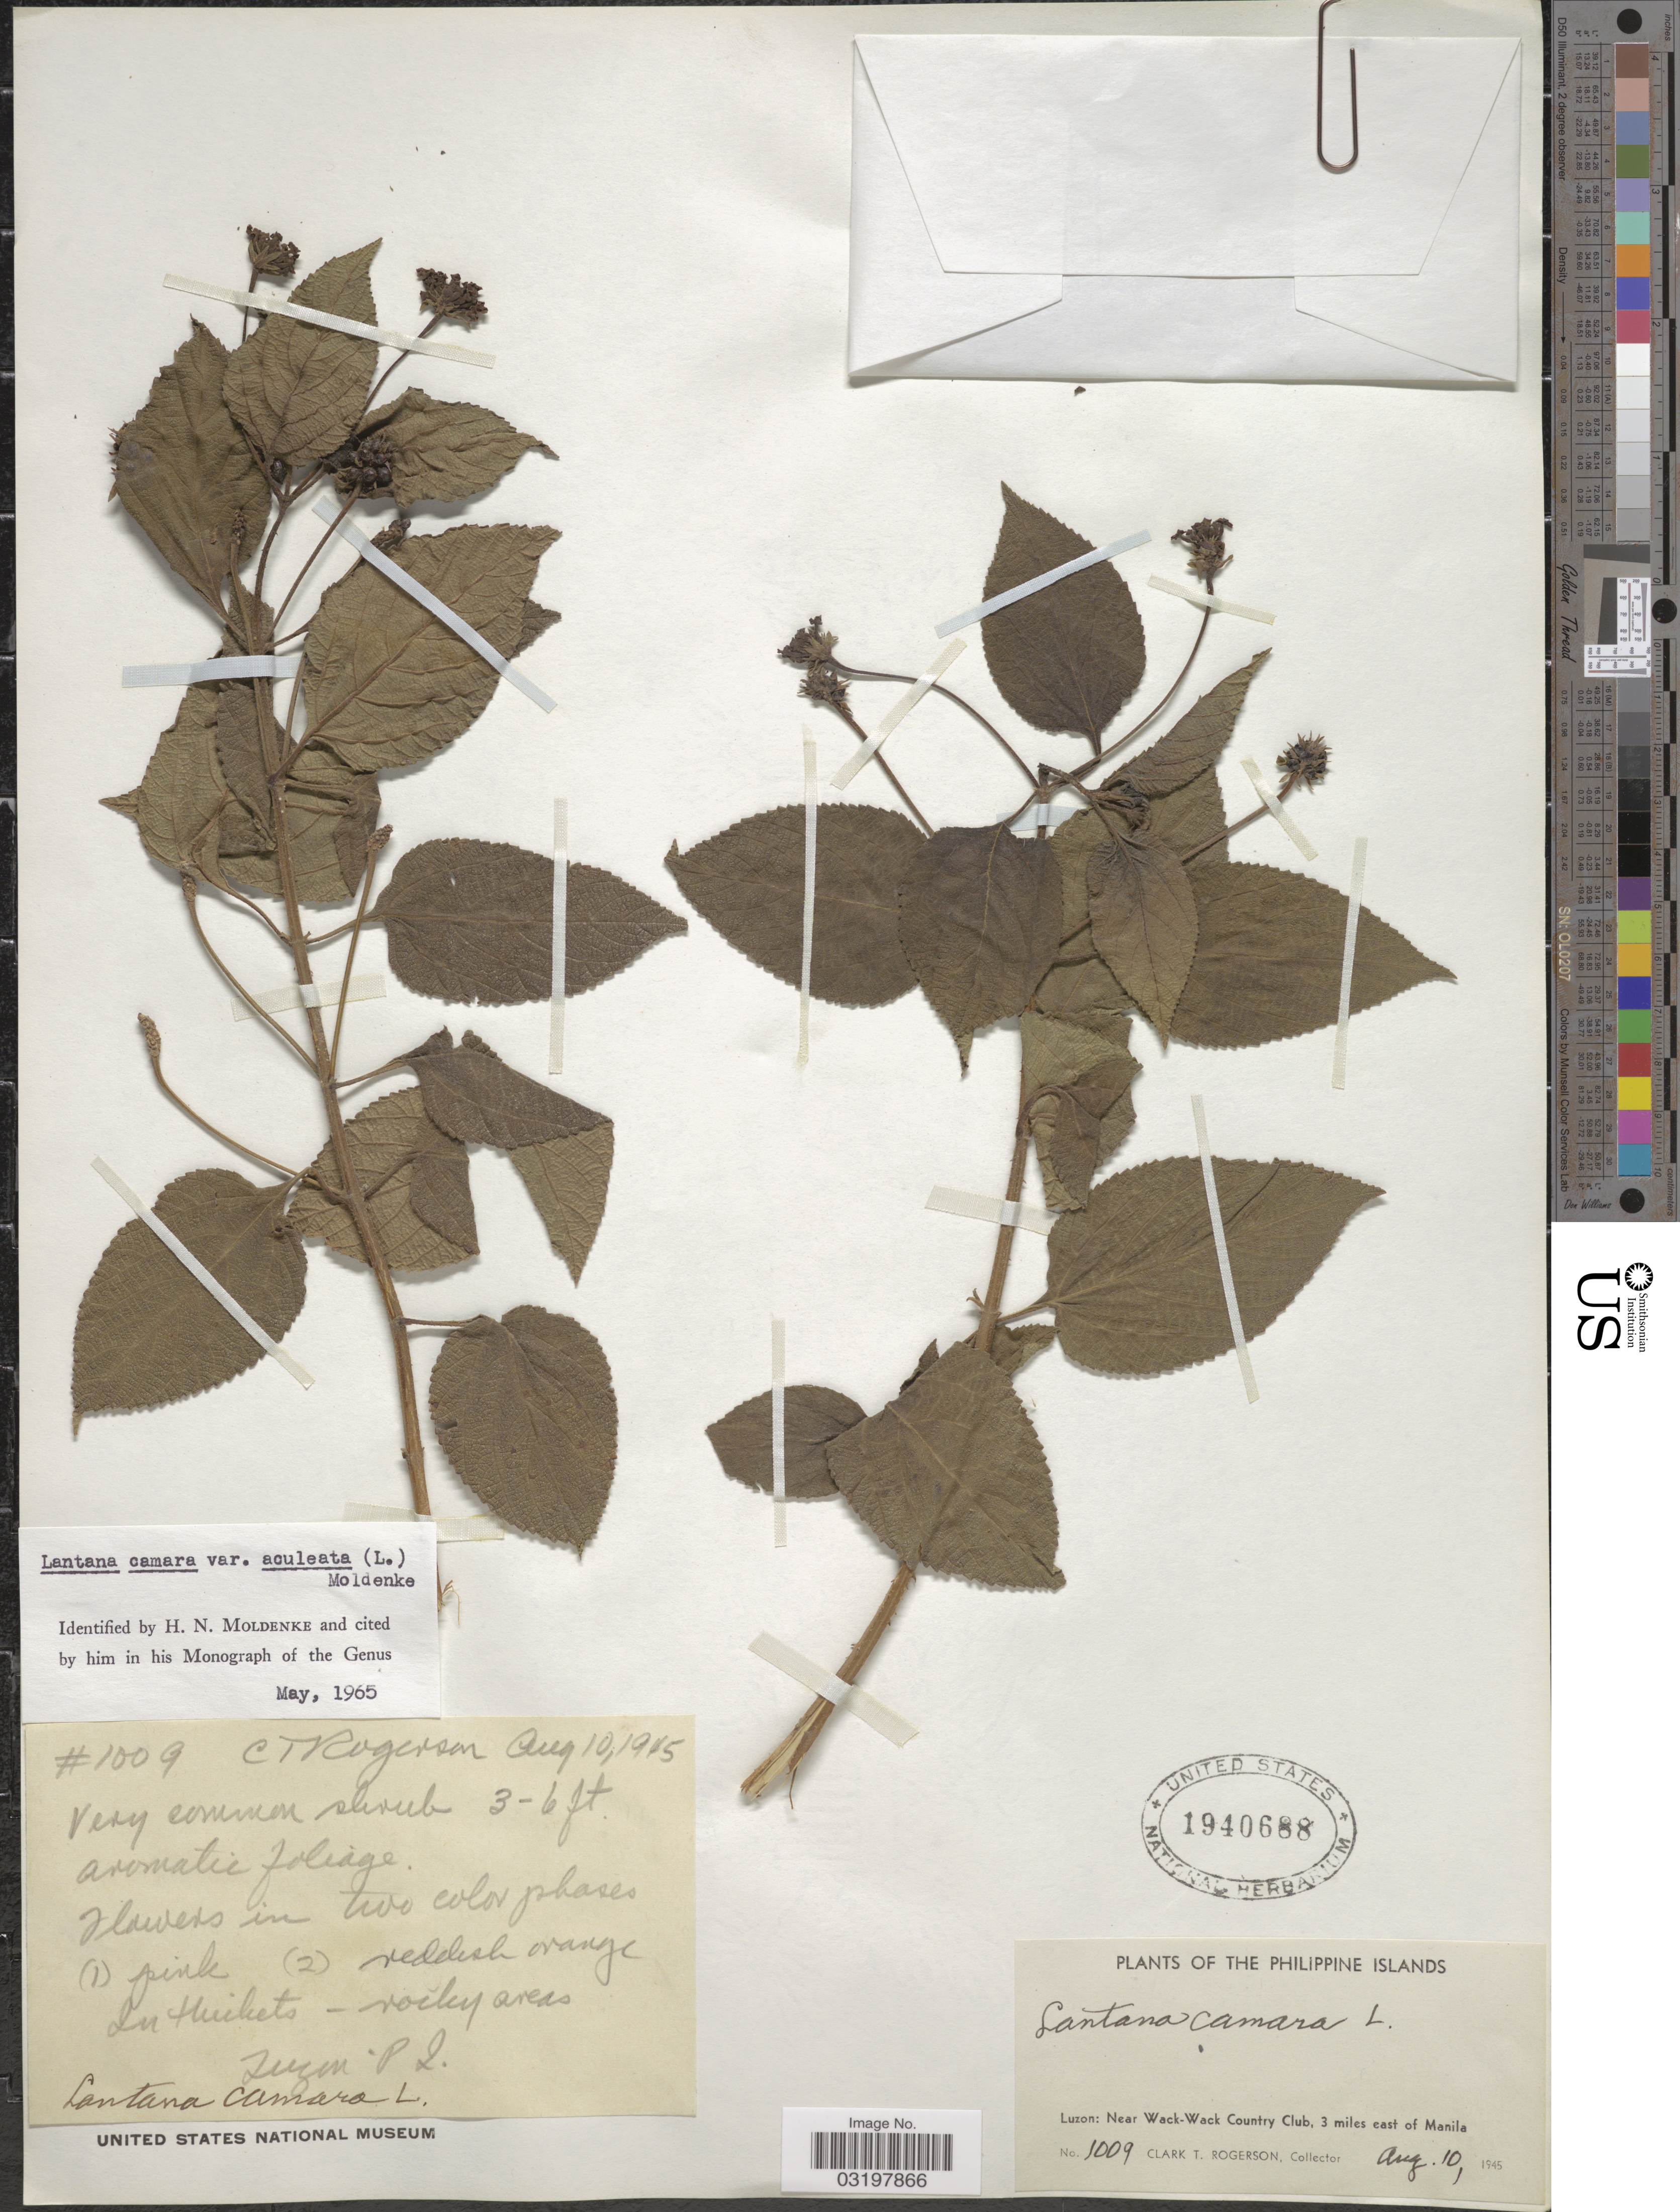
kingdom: Plantae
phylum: Tracheophyta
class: Magnoliopsida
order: Lamiales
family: Verbenaceae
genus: Lantana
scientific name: Lantana camara var. aculeata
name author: (L.) Moldenke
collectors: C. Rogerson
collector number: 1009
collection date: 1945-08-10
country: Philippines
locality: Philippine Islands. Luzon: Near Wack-Wack Country Club, 3 miles east of Manila.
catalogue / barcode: US 1940688